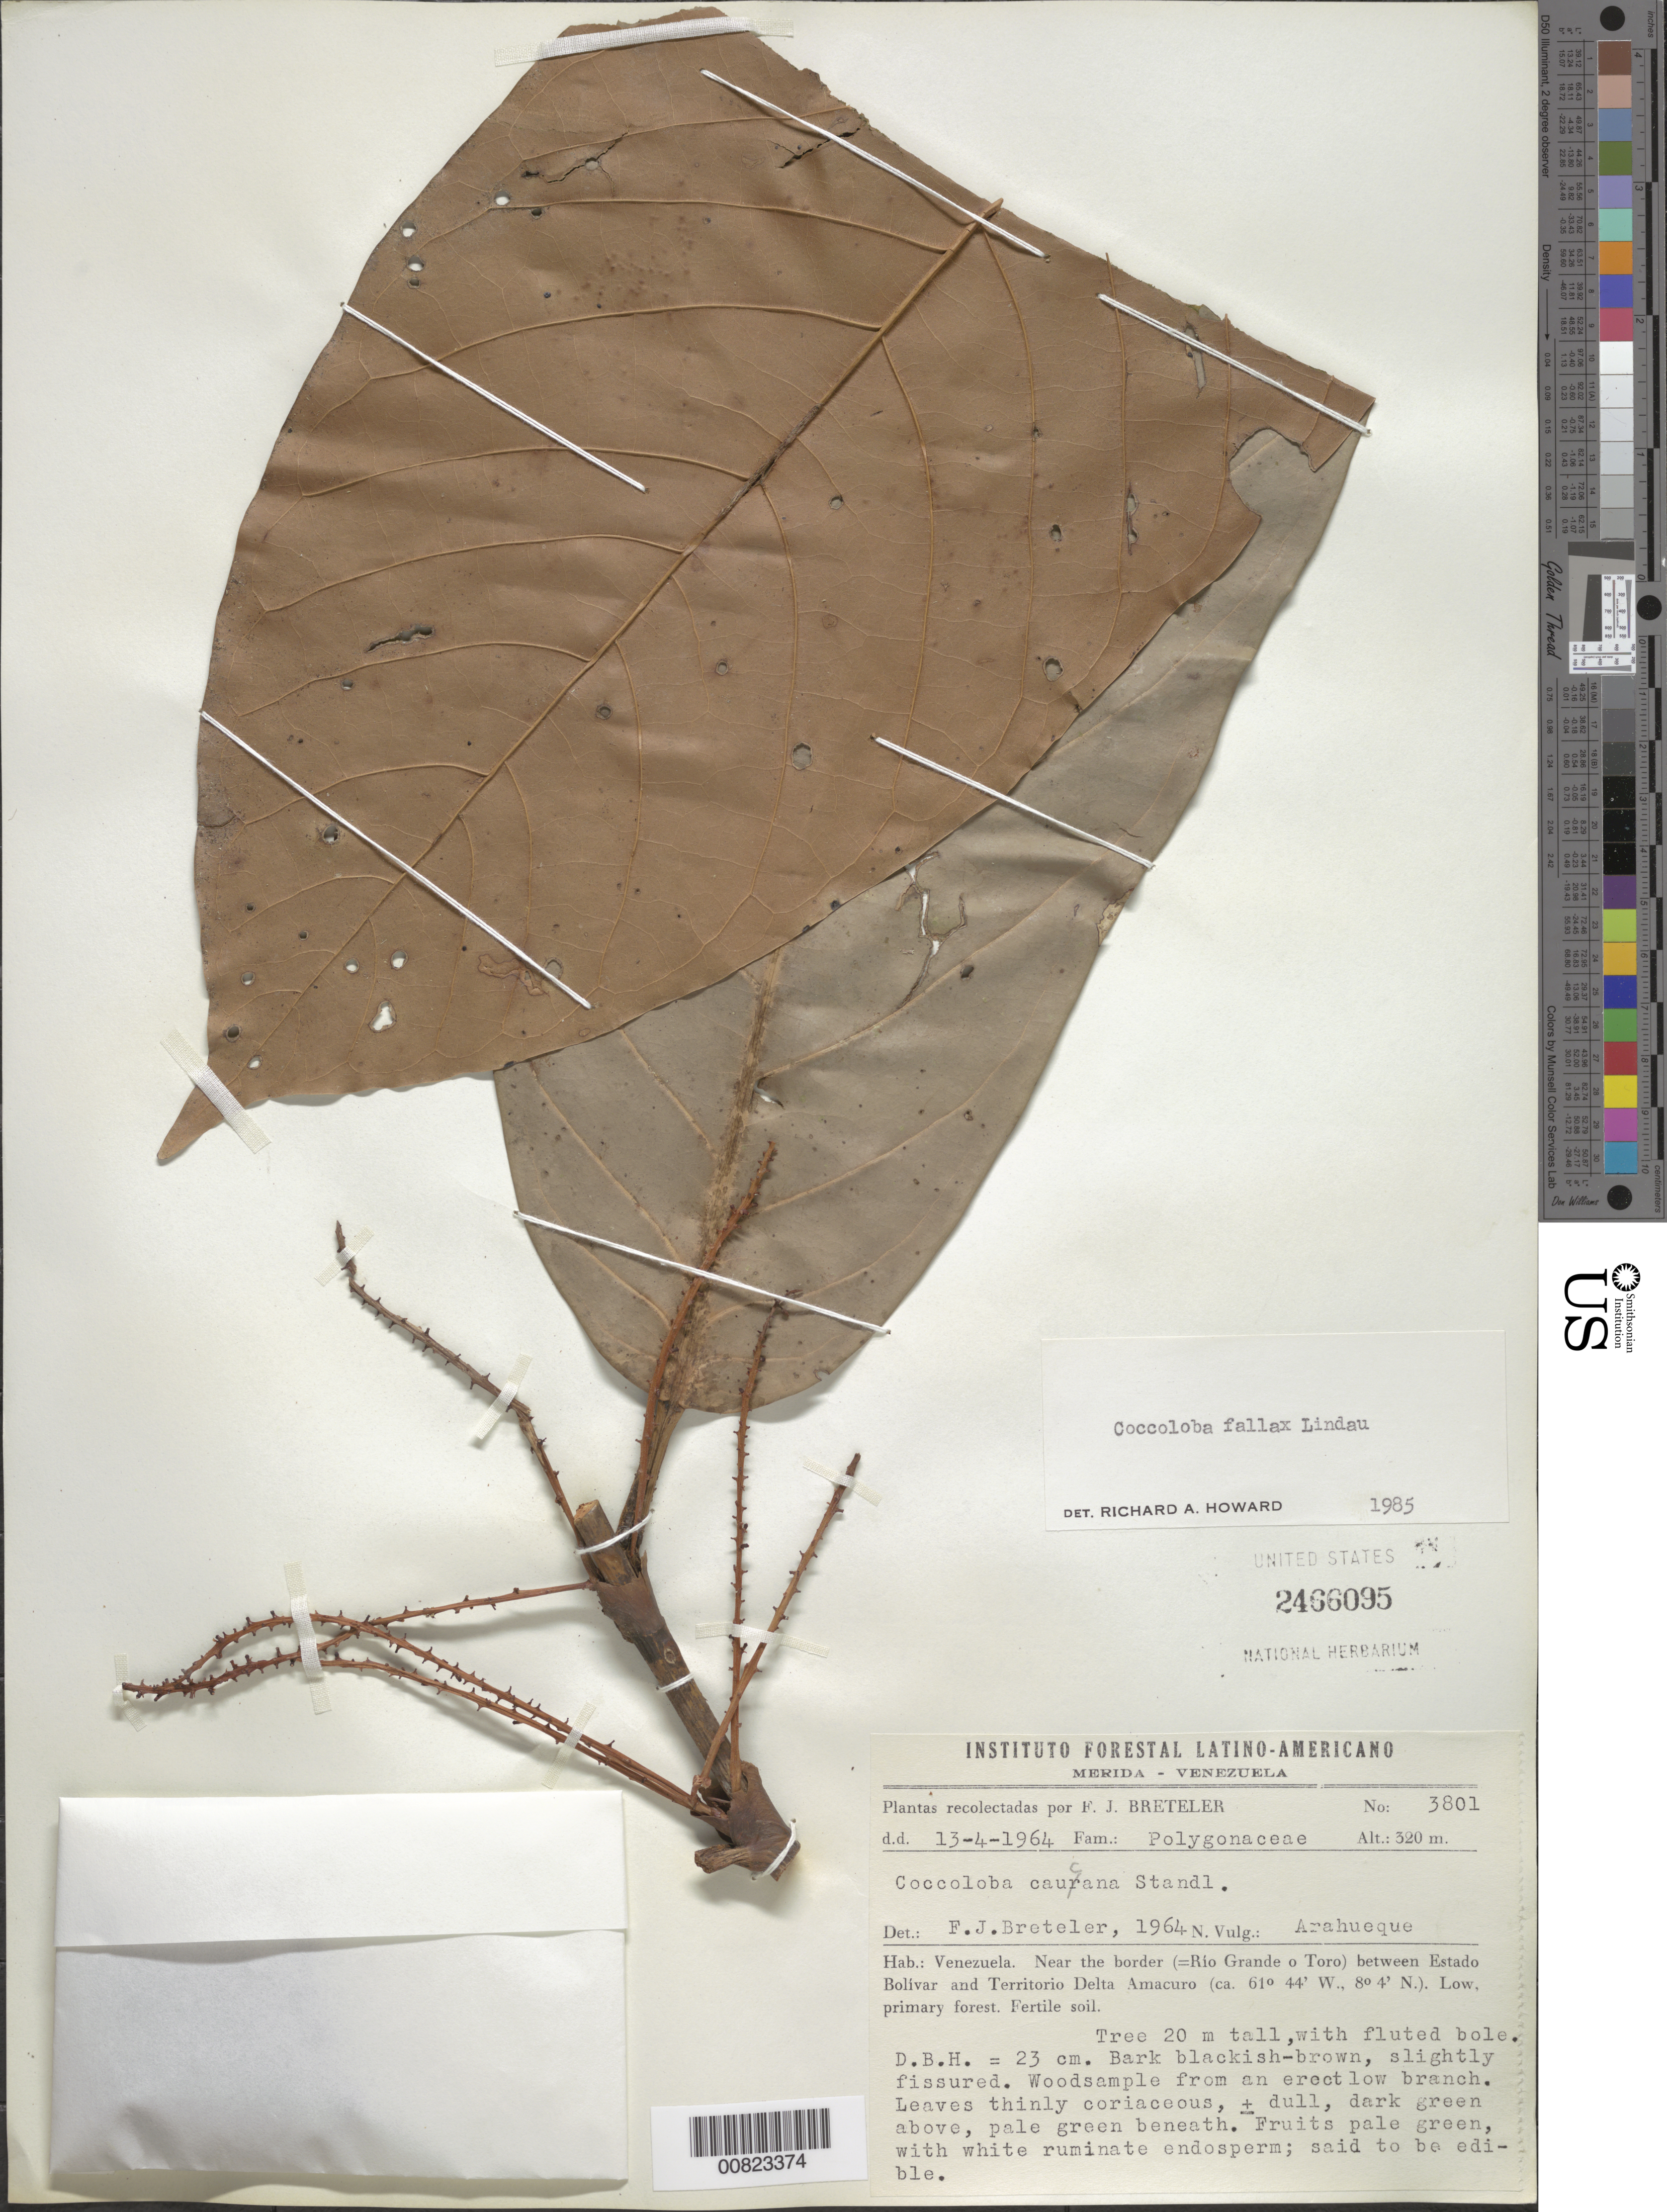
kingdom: Plantae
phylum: Tracheophyta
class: Magnoliopsida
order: Caryophyllales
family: Polygonaceae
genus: Coccoloba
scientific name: Coccoloba fallax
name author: Lindau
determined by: Howard, R. A.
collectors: F. J. Breteler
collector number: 3801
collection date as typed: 13-Apr-64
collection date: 1964-04-13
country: Venezuela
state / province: Bolívar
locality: Río Grande o Toro, near border between Estado Bolívar and Territorío Delta Amacuro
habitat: Low, primary forest, fertile soil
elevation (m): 320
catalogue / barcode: US 2466095